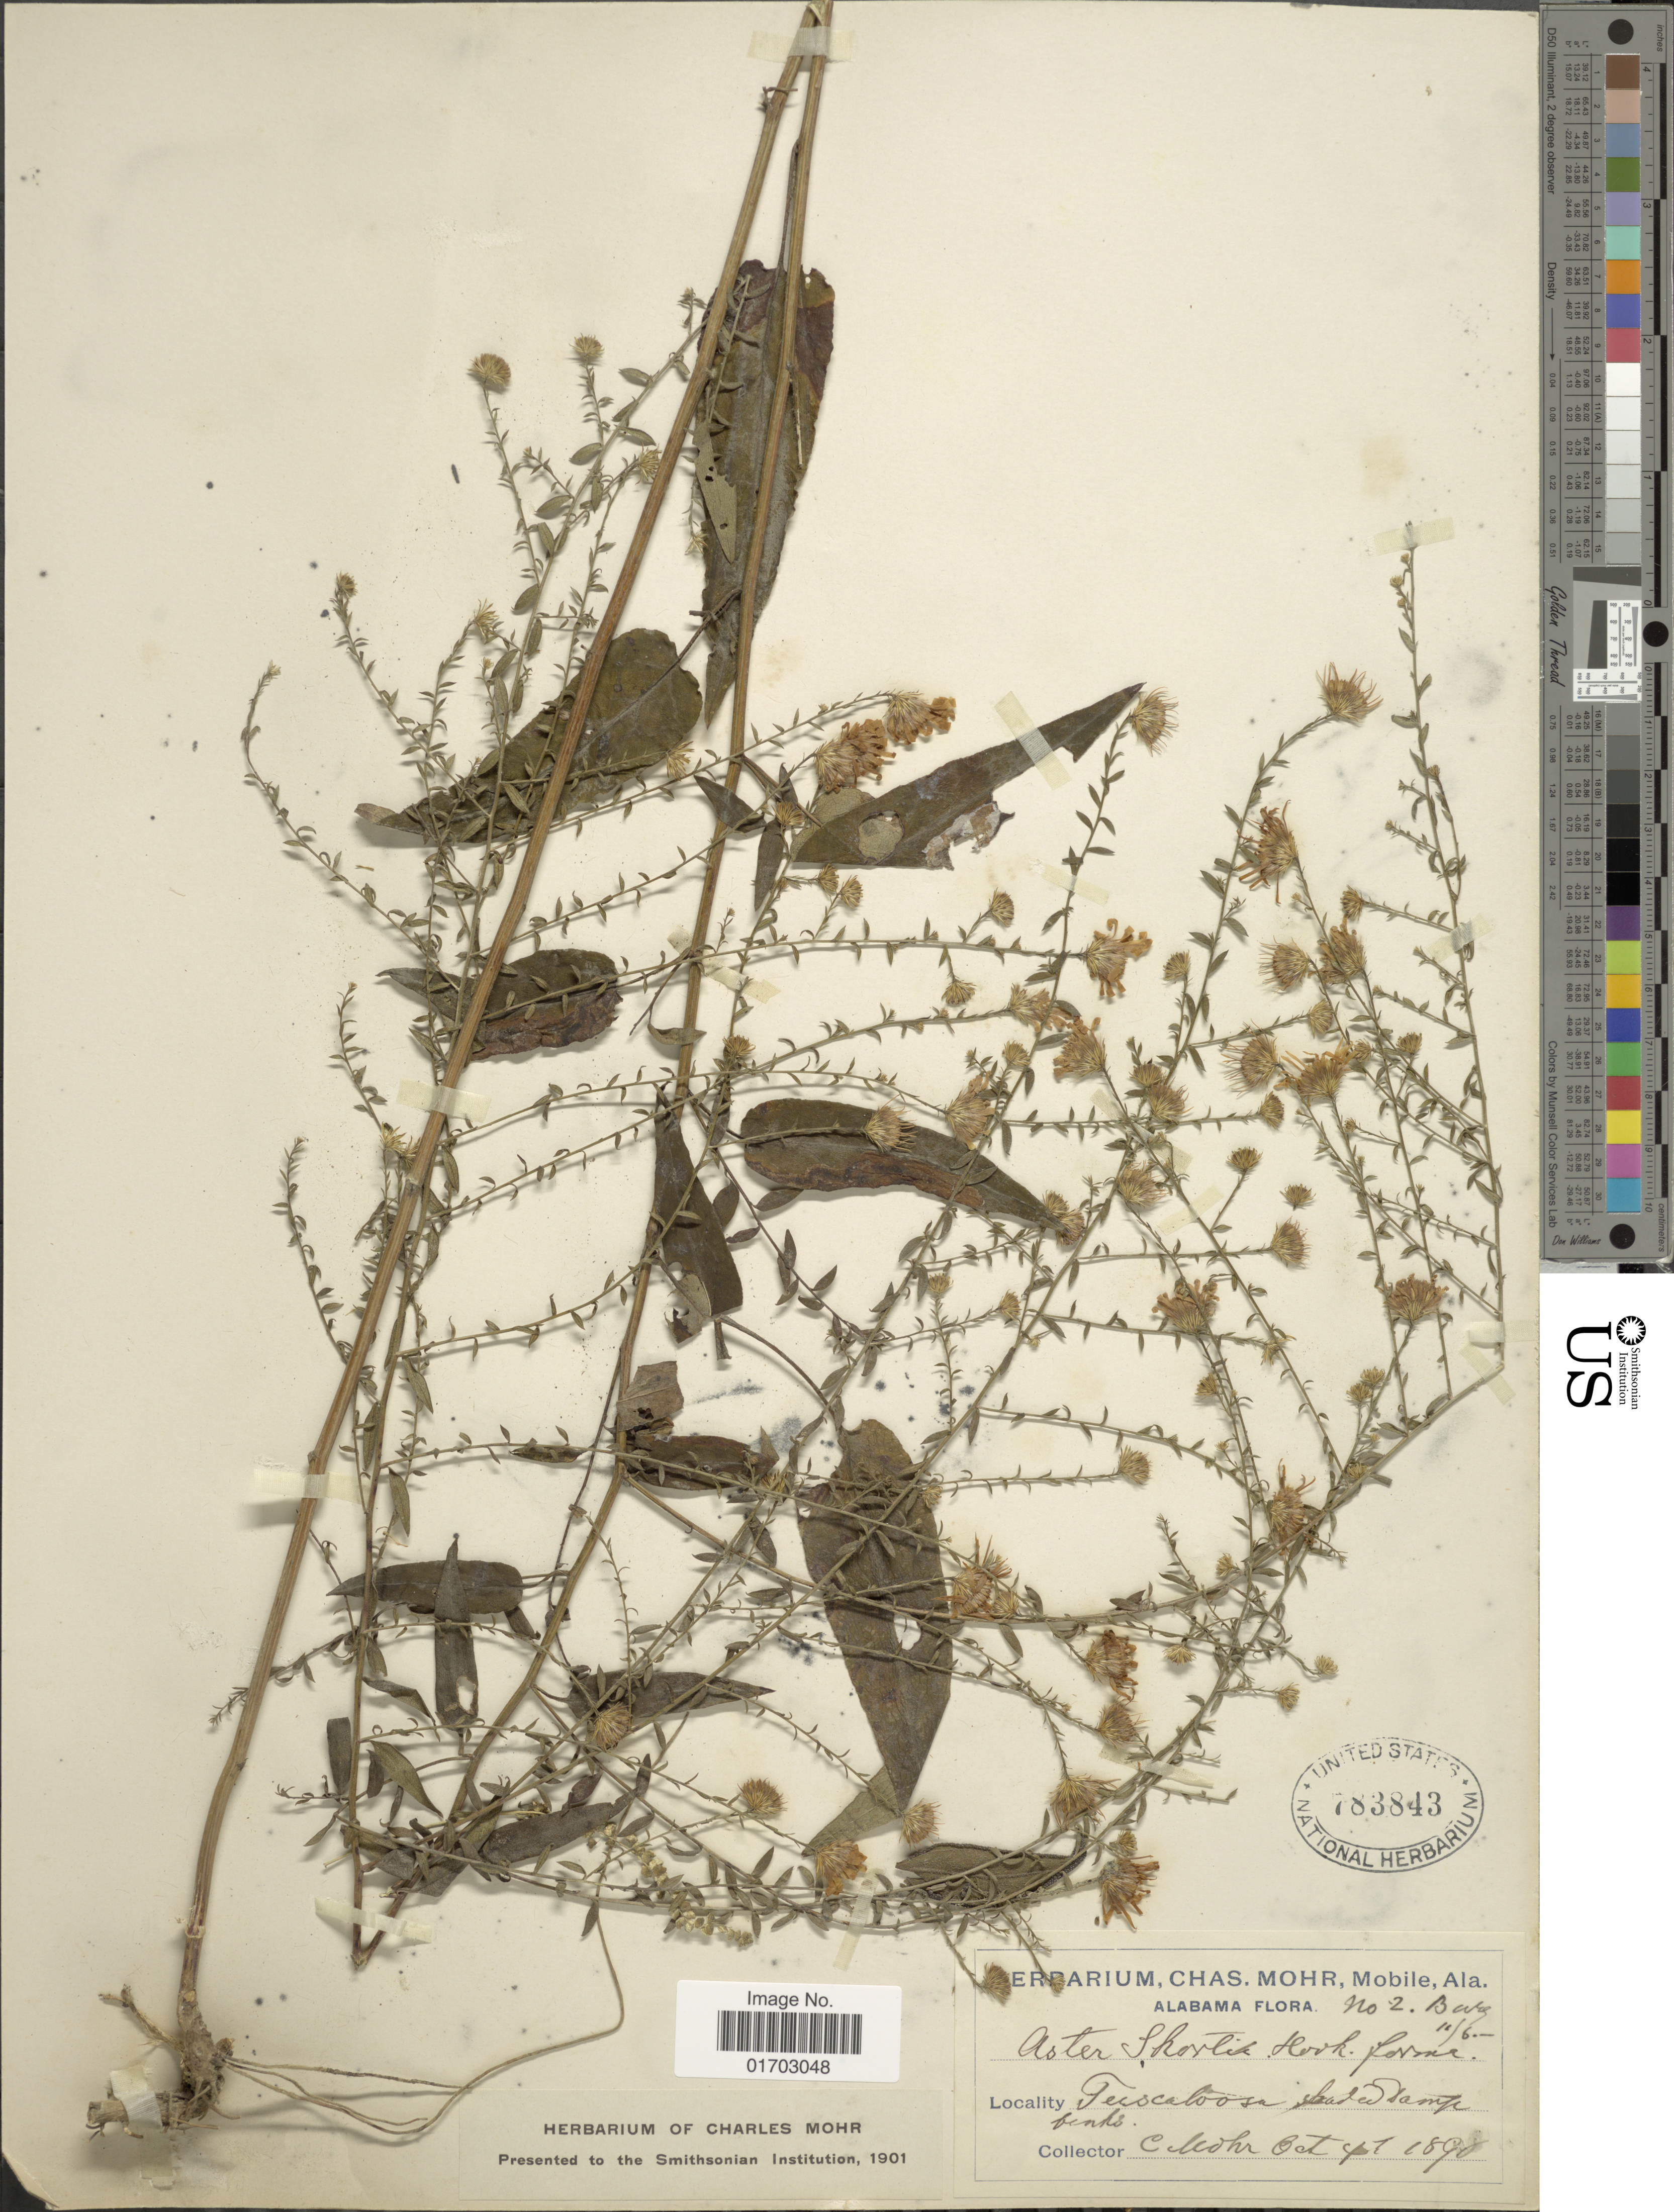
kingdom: Plantae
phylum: Tracheophyta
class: Magnoliopsida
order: Asterales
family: Asteraceae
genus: Symphyotrichum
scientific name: Symphyotrichum shortii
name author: (Lindl.) G.L. Nesom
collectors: C. T. Mohr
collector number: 2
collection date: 1898-10-01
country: United States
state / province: Alabama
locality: Tuscaloosa shade Damoe banks.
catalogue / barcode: US 783843